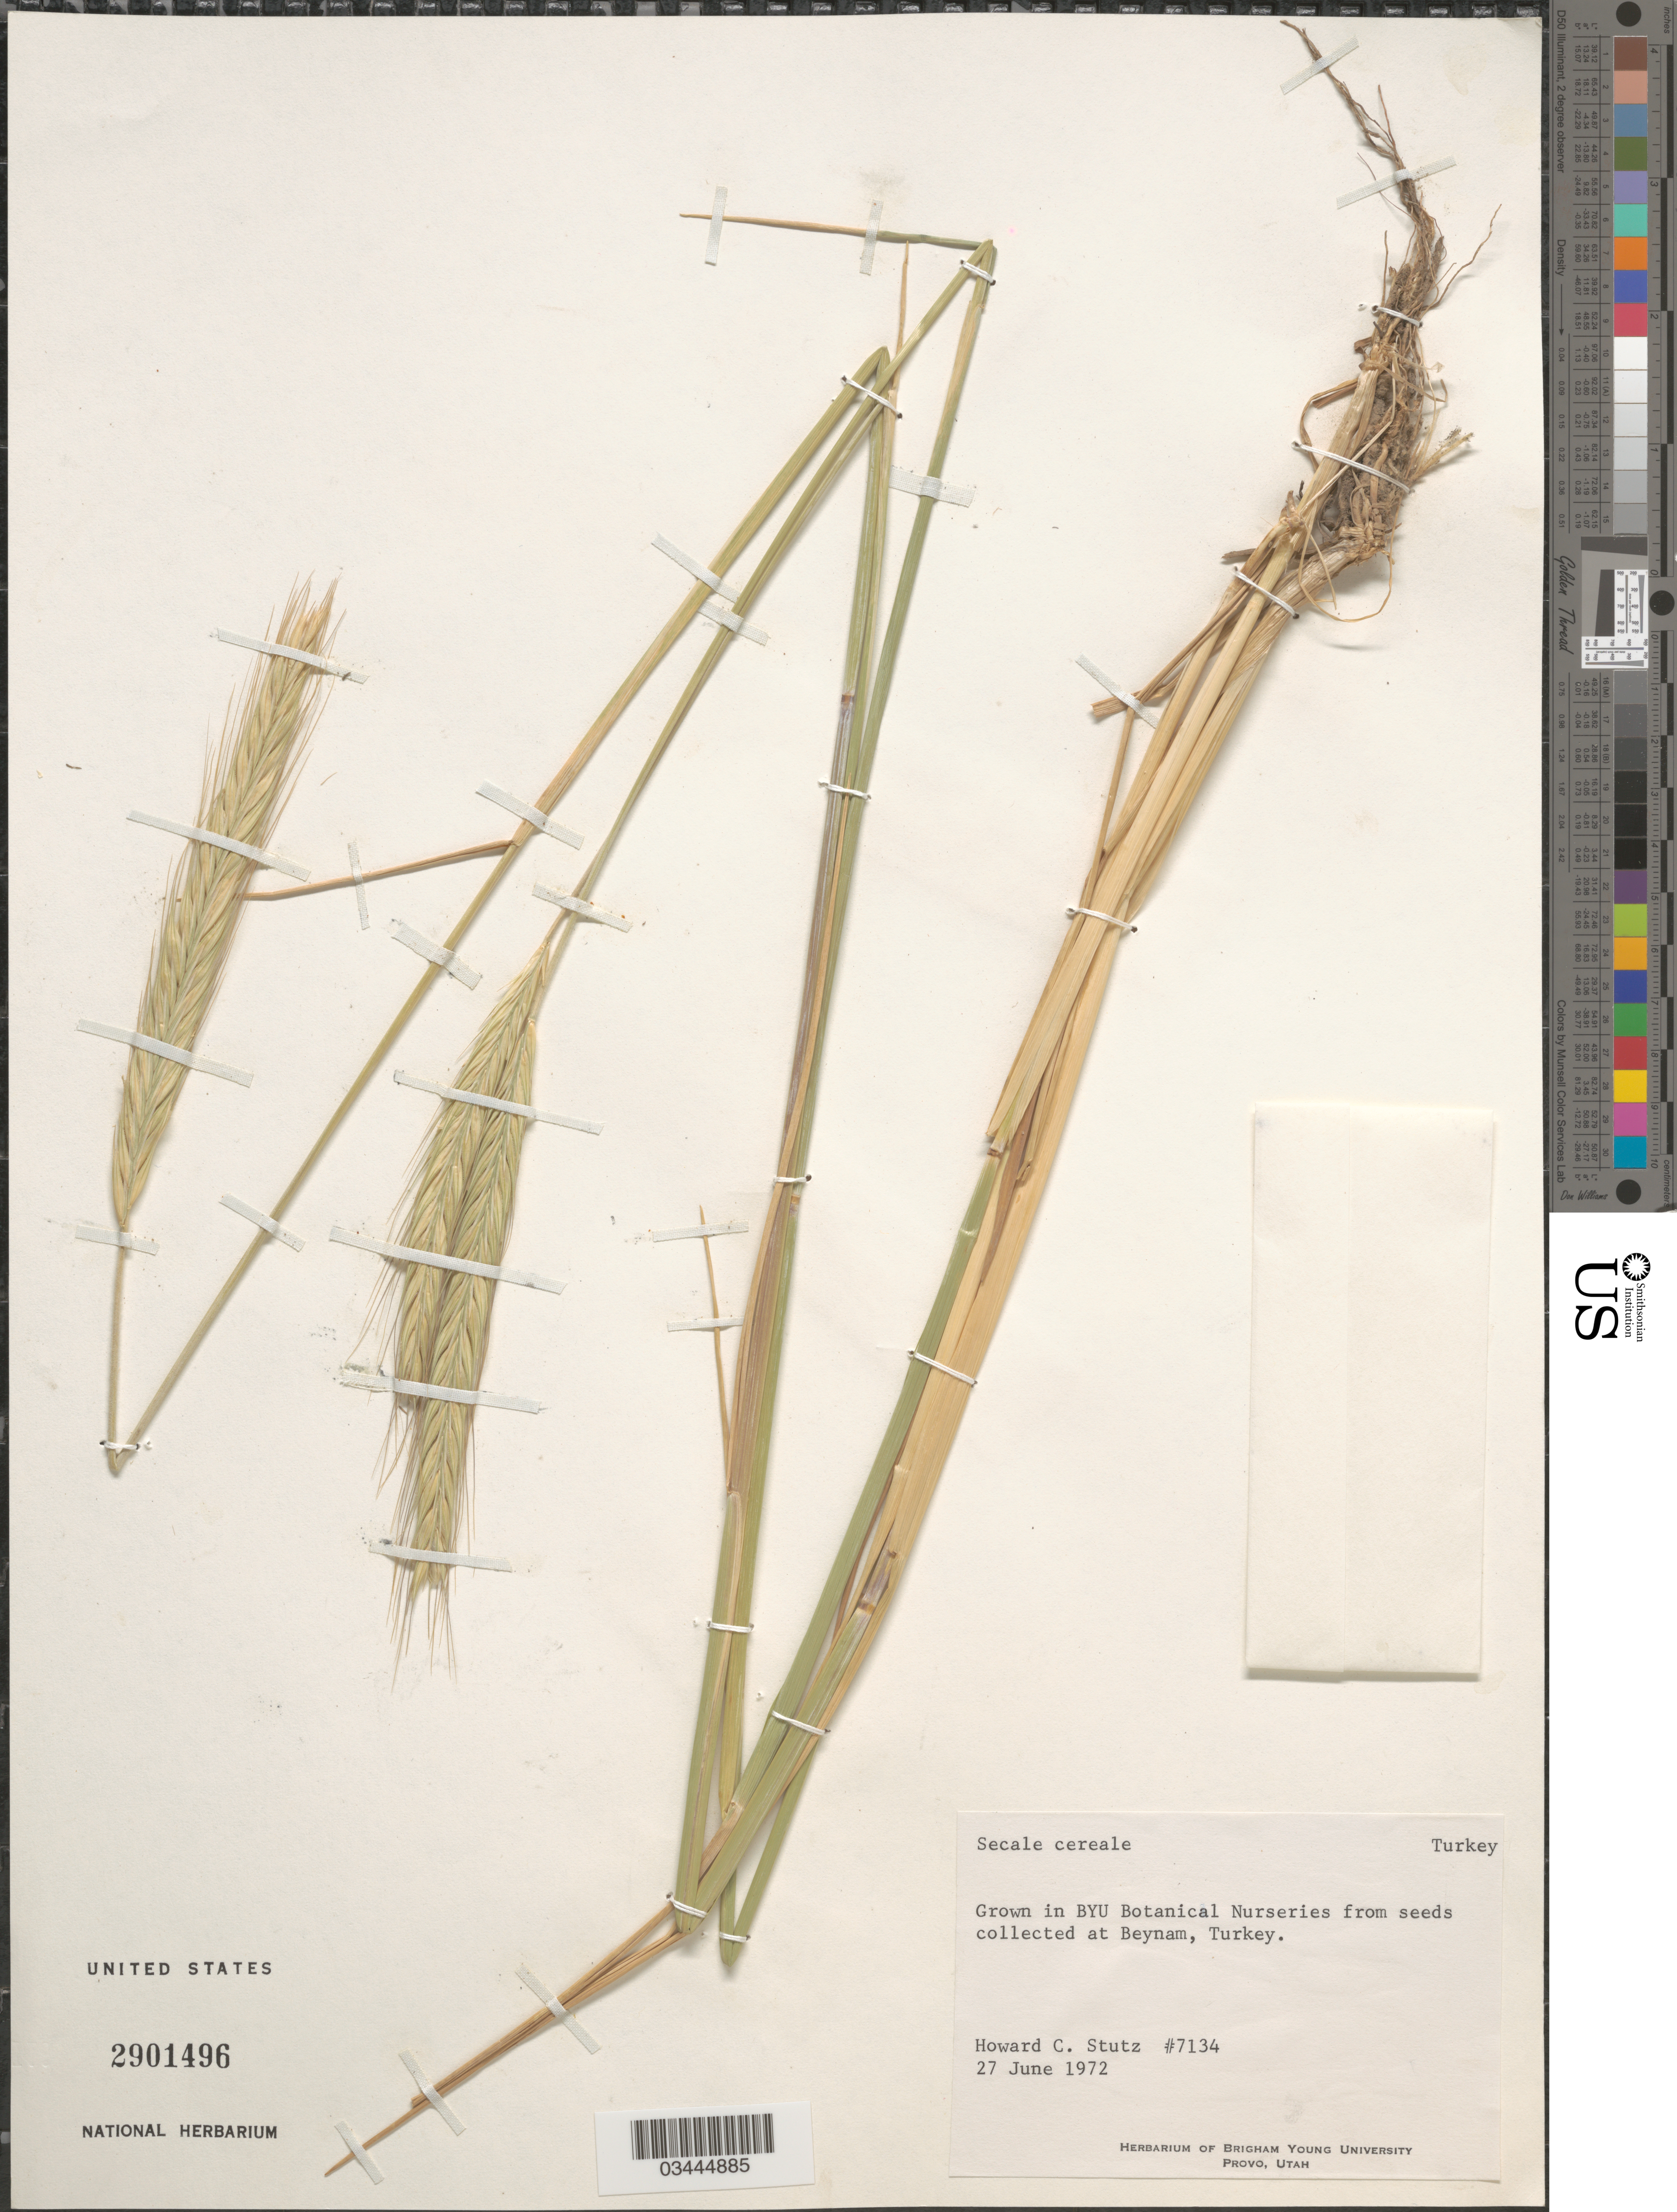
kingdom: Plantae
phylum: Tracheophyta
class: Liliopsida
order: Poales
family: Poaceae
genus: Secale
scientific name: Secale cereale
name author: L.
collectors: H. Stutz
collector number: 7134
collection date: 1972-06-27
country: United States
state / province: Utah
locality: In BYU Botanical Nurseries.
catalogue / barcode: US 2901496